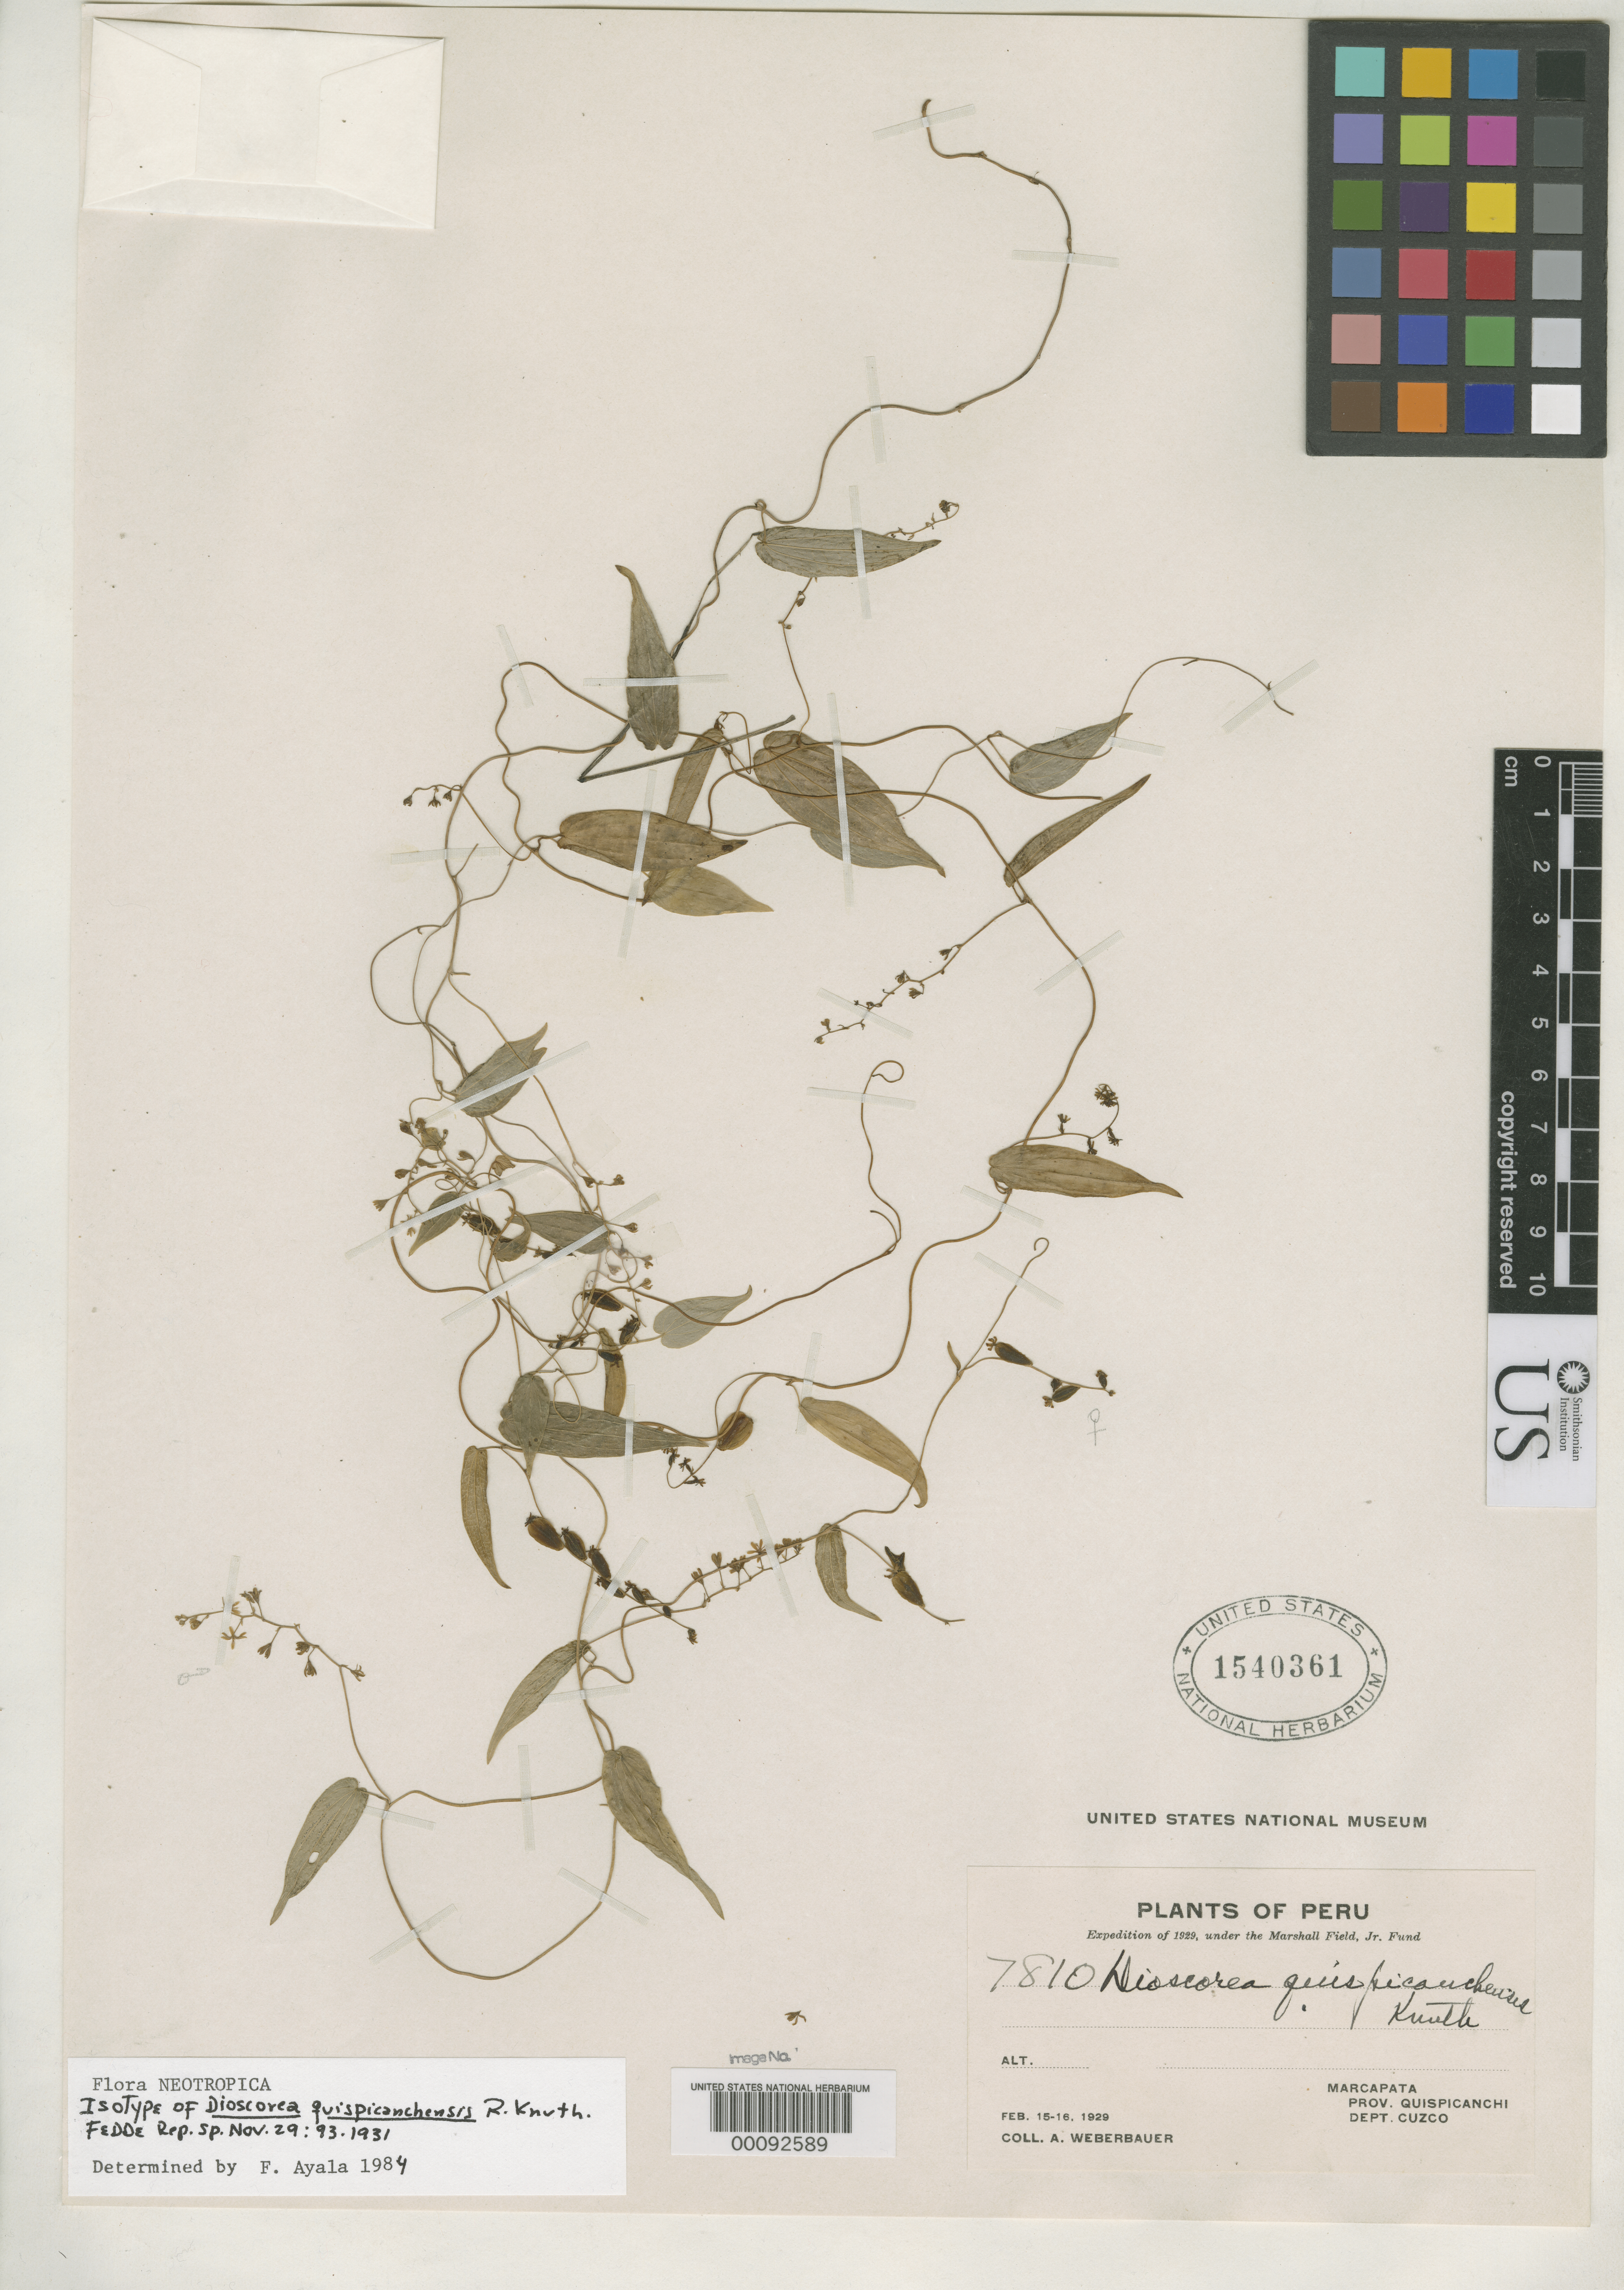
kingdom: Plantae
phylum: Tracheophyta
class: Liliopsida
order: Dioscoreales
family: Dioscoreaceae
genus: Dioscorea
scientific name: Dioscorea quispicanchensis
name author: R. Knuth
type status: Isotype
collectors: A. Weberbauer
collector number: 7810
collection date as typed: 15 Feb 1929 to 16 Feb 1929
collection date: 1929-02-15/1929-02-16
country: Peru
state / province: Cusco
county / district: Quispicanchis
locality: Quispicanchi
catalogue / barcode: US 1540361